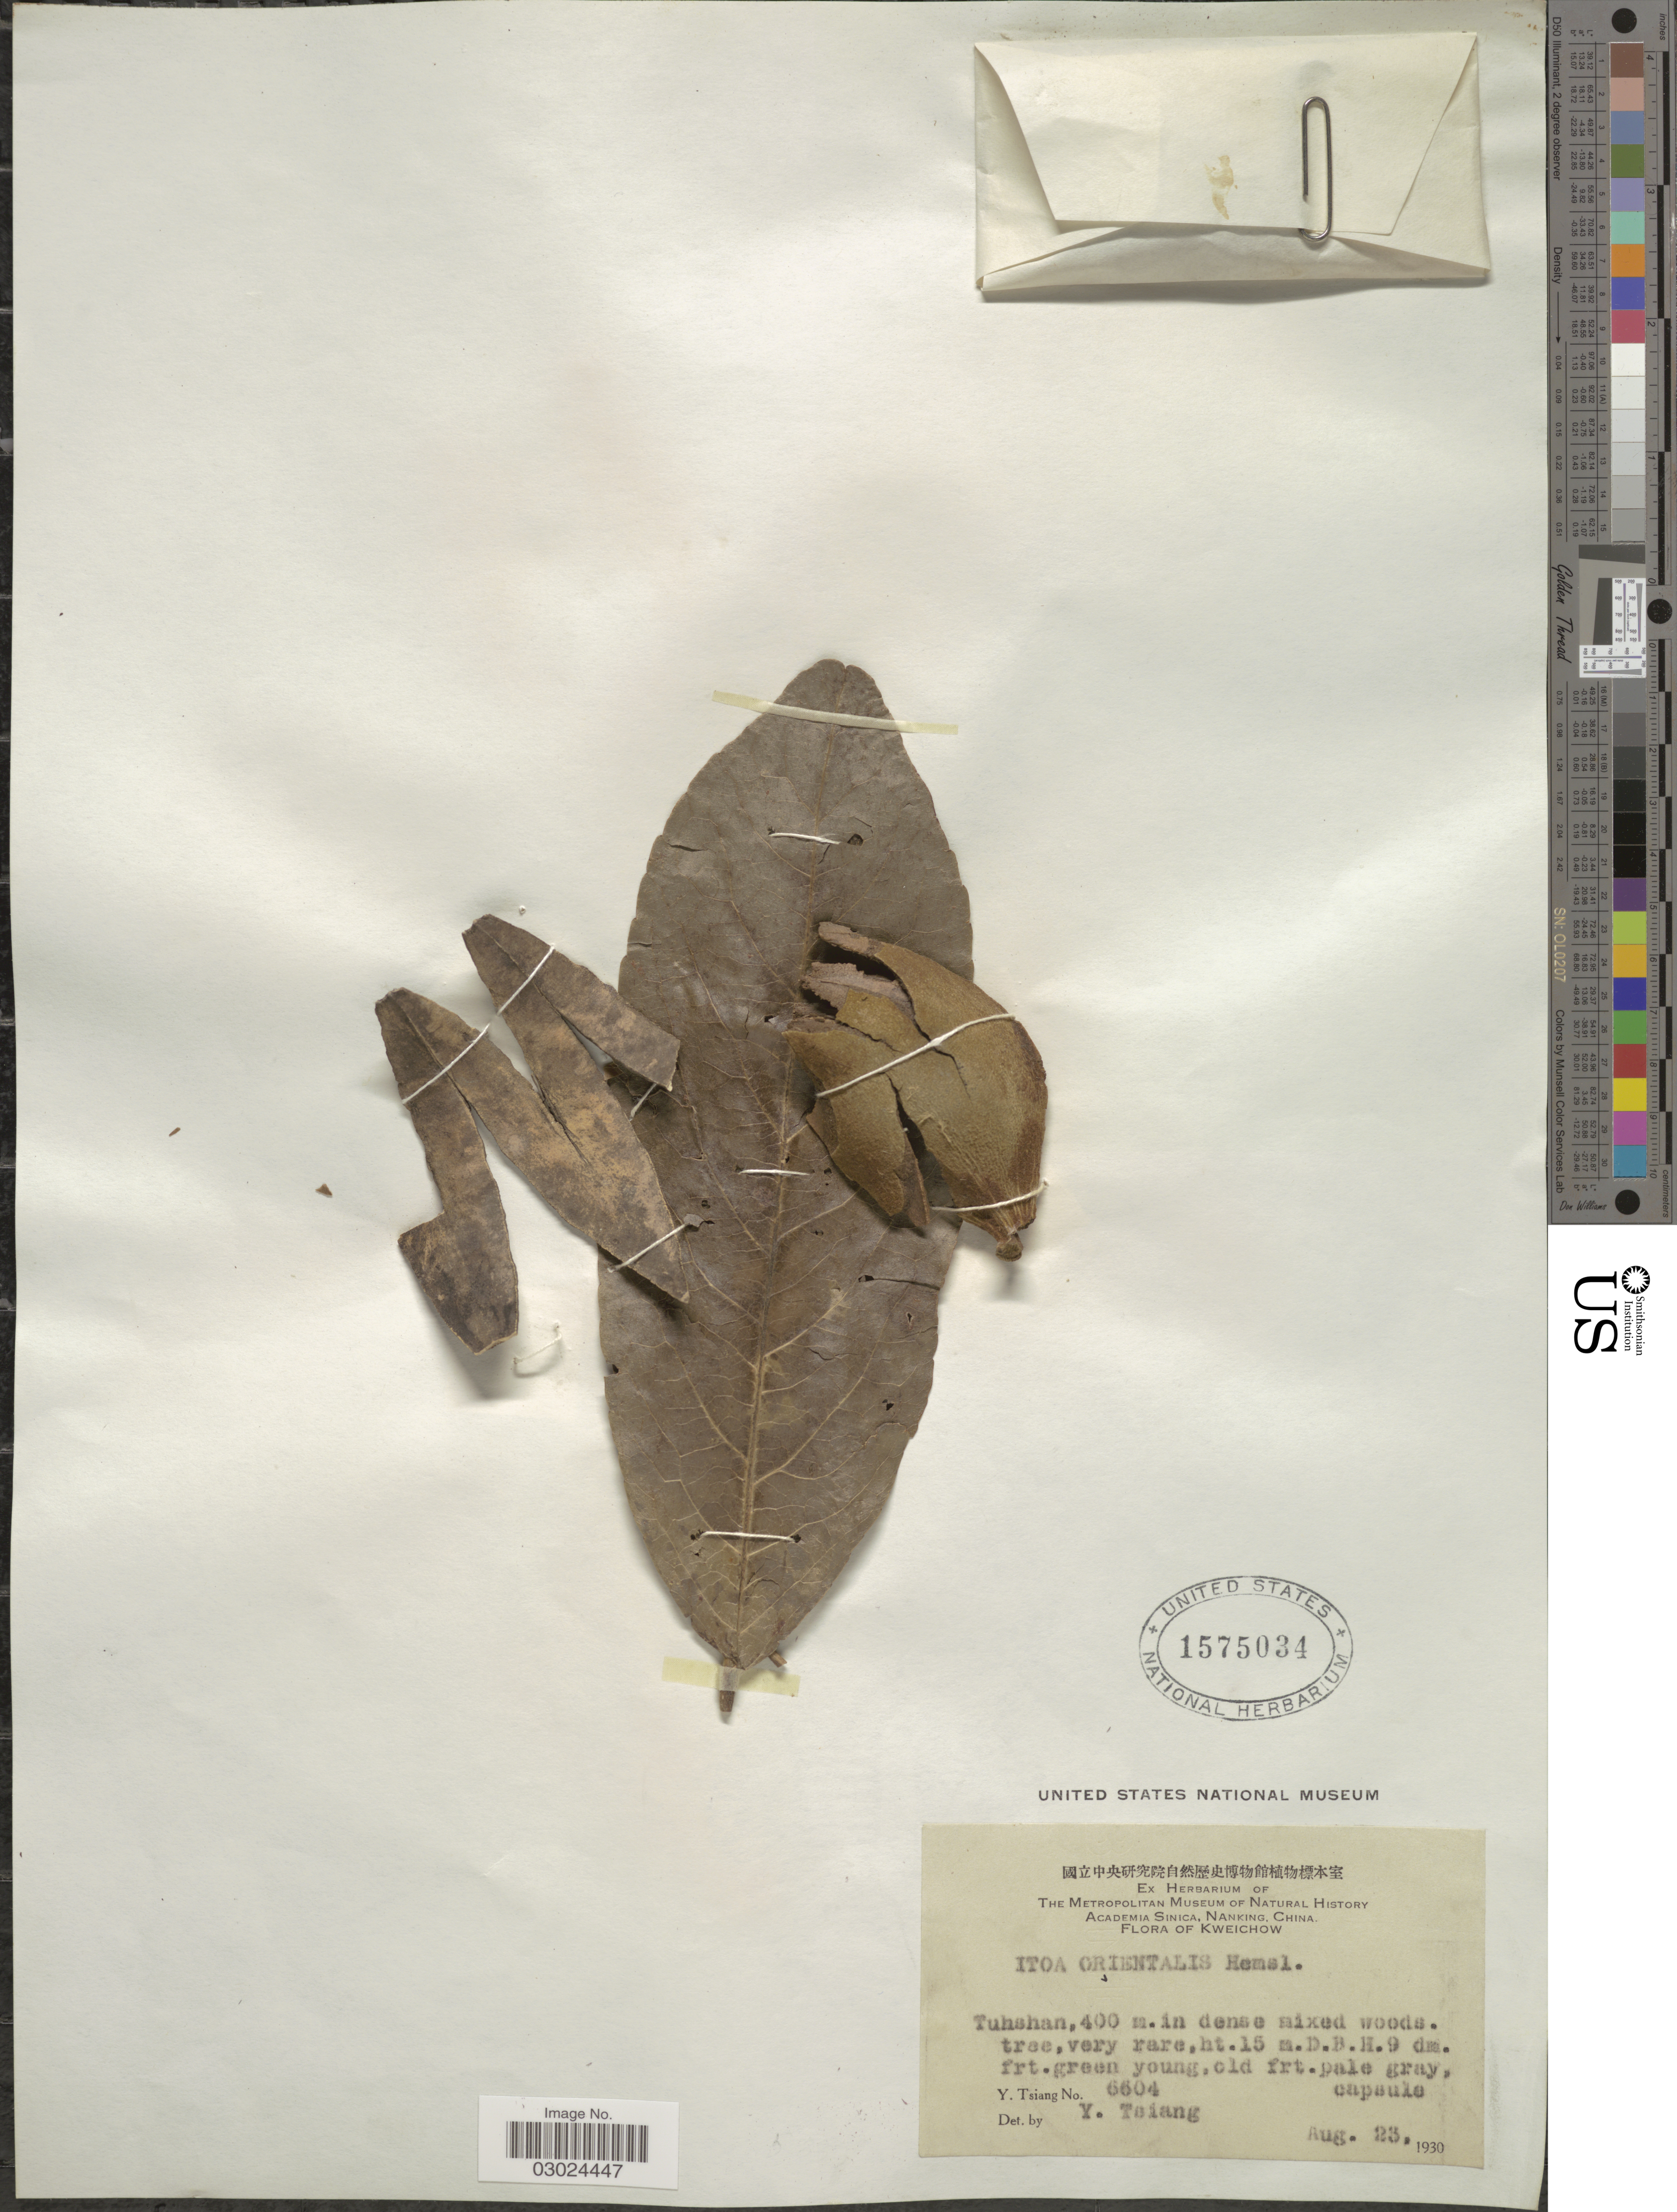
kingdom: Plantae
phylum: Tracheophyta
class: Magnoliopsida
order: Malpighiales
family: Salicaceae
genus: Itoa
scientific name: Itoa orientalis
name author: Hemsl.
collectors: Y. Tsiang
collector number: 6604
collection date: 1930-08-23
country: China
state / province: Guizhou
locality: Kweichow. Tuhshan.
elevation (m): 400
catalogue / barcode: US 1575034